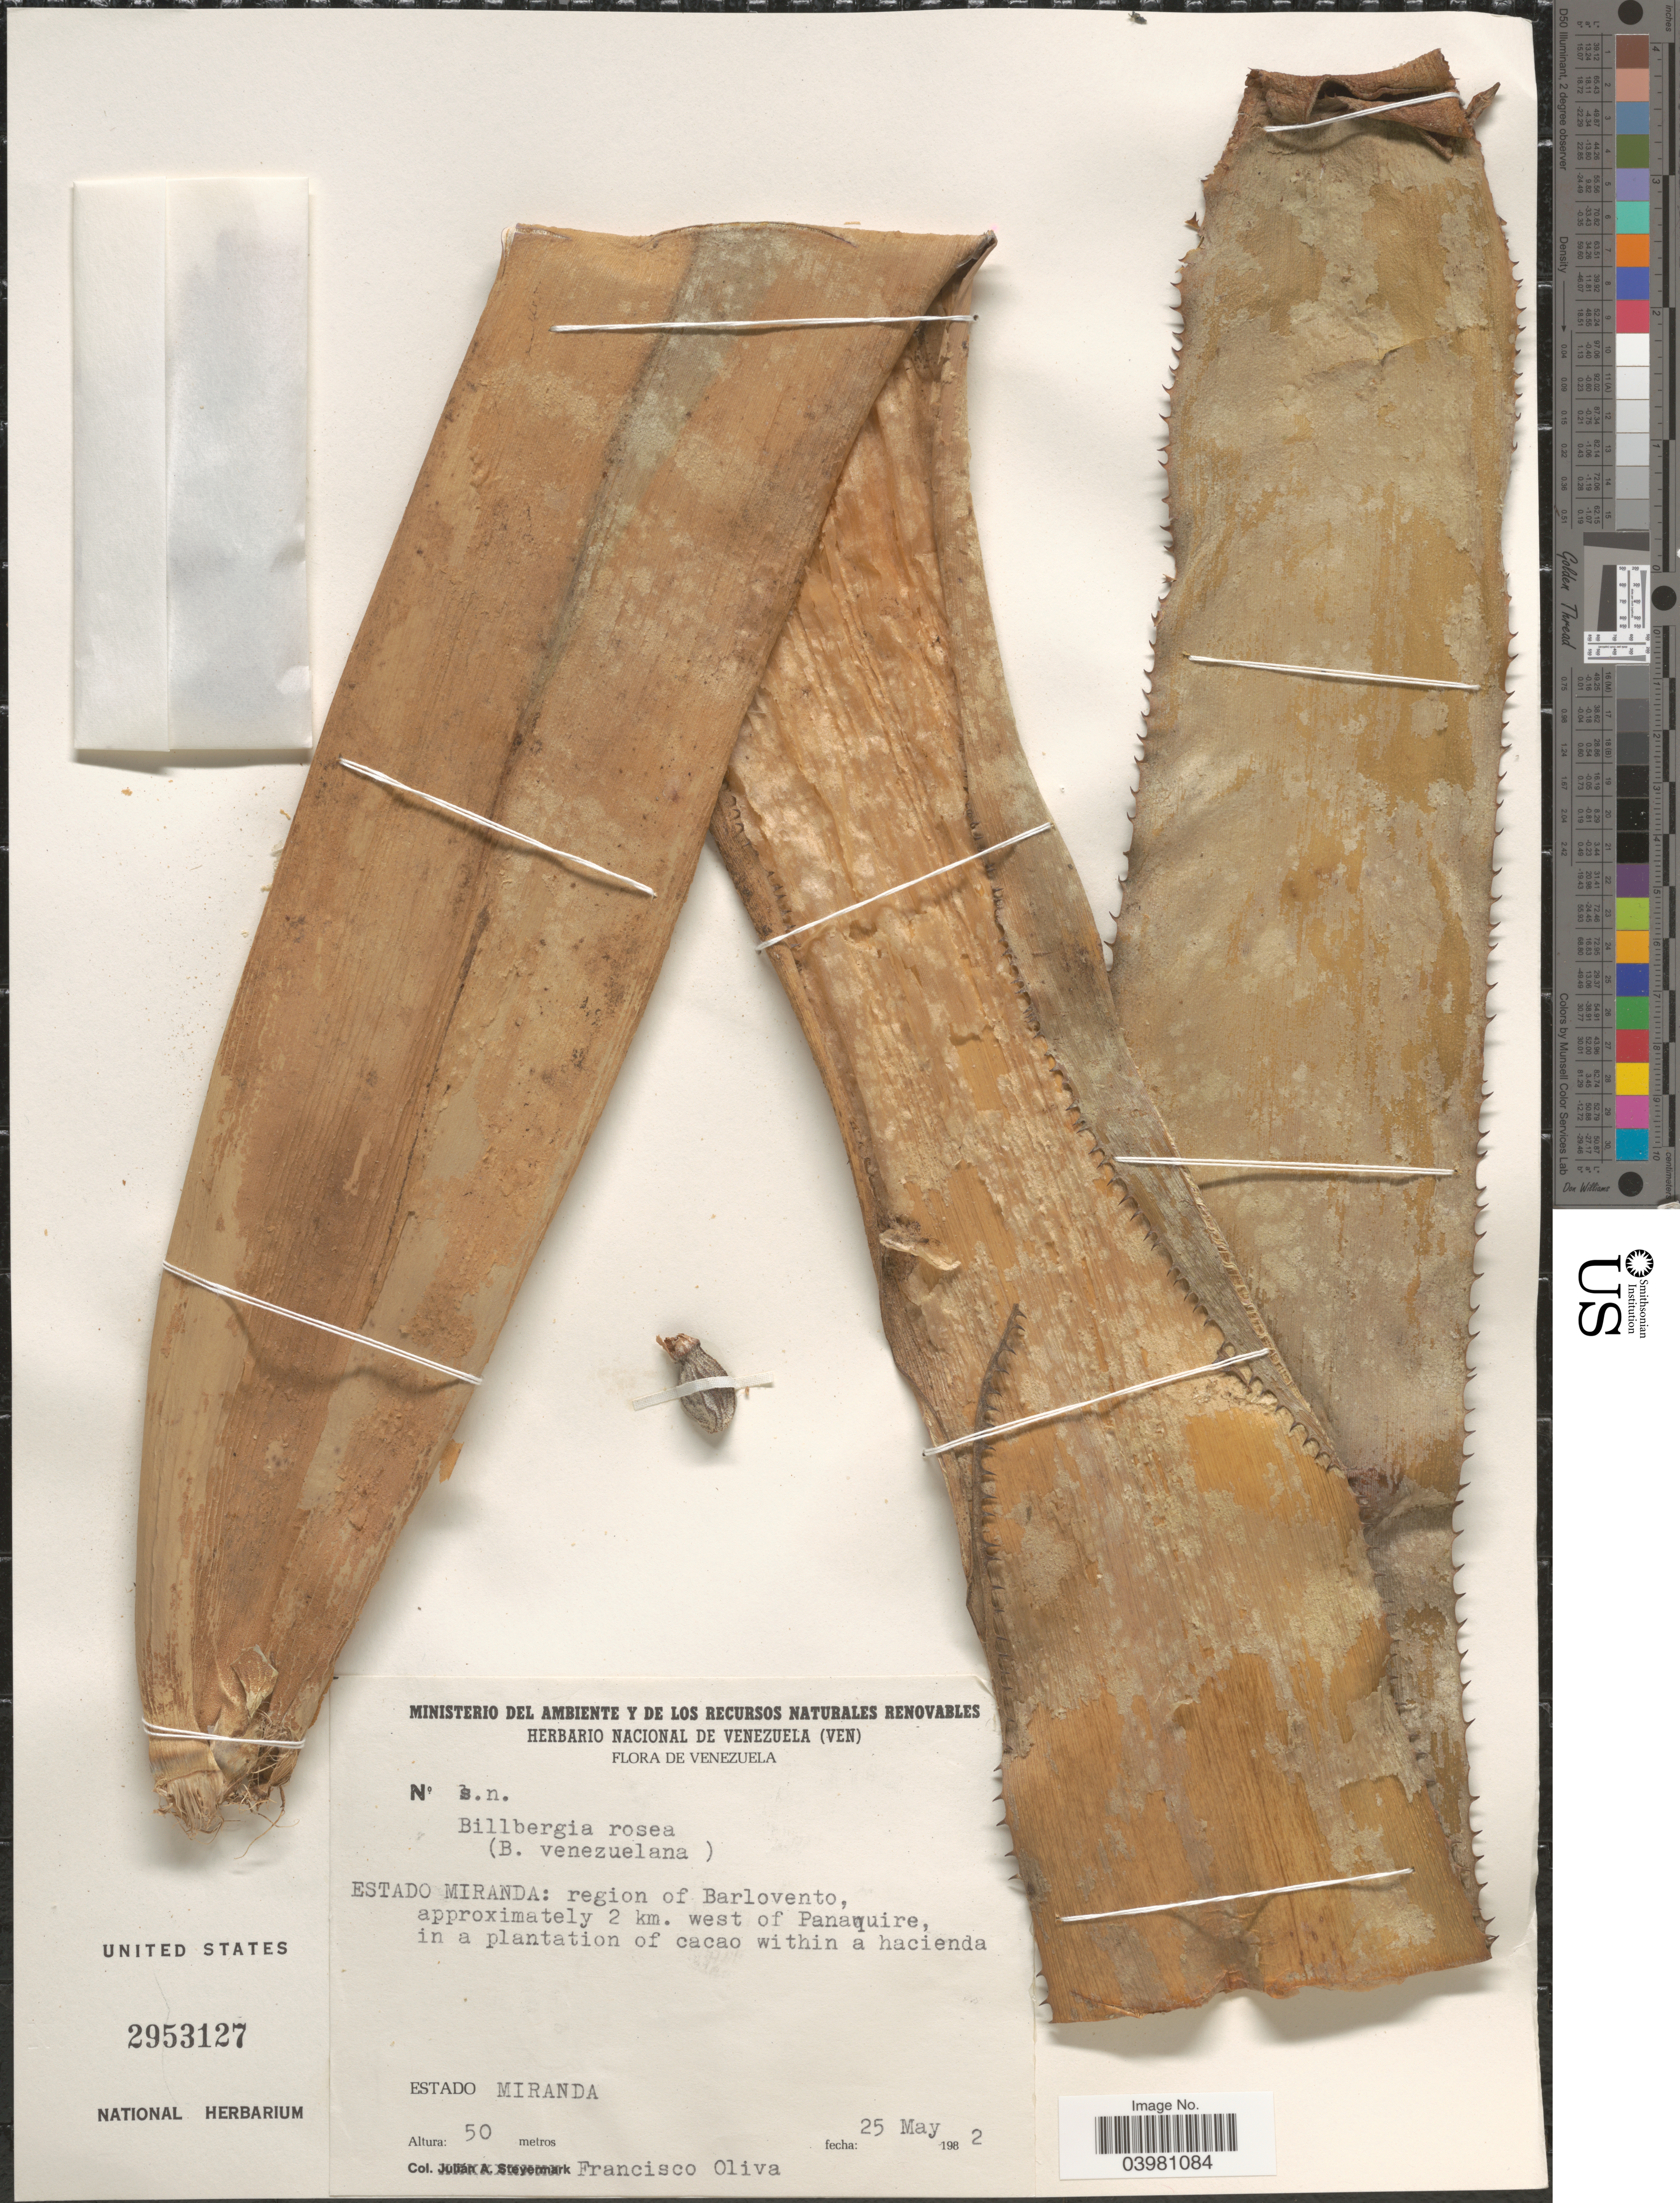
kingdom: Plantae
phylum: Tracheophyta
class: Liliopsida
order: Poales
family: Bromeliaceae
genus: Billbergia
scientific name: Billbergia rosea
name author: Beer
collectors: F. Oliva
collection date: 1982-05-25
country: Venezuela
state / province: Miranda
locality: Region of Barlovento, approximately 2 km. west of Panaquire, in plantation of cacao within a hacienda.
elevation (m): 50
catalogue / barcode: US 2953127